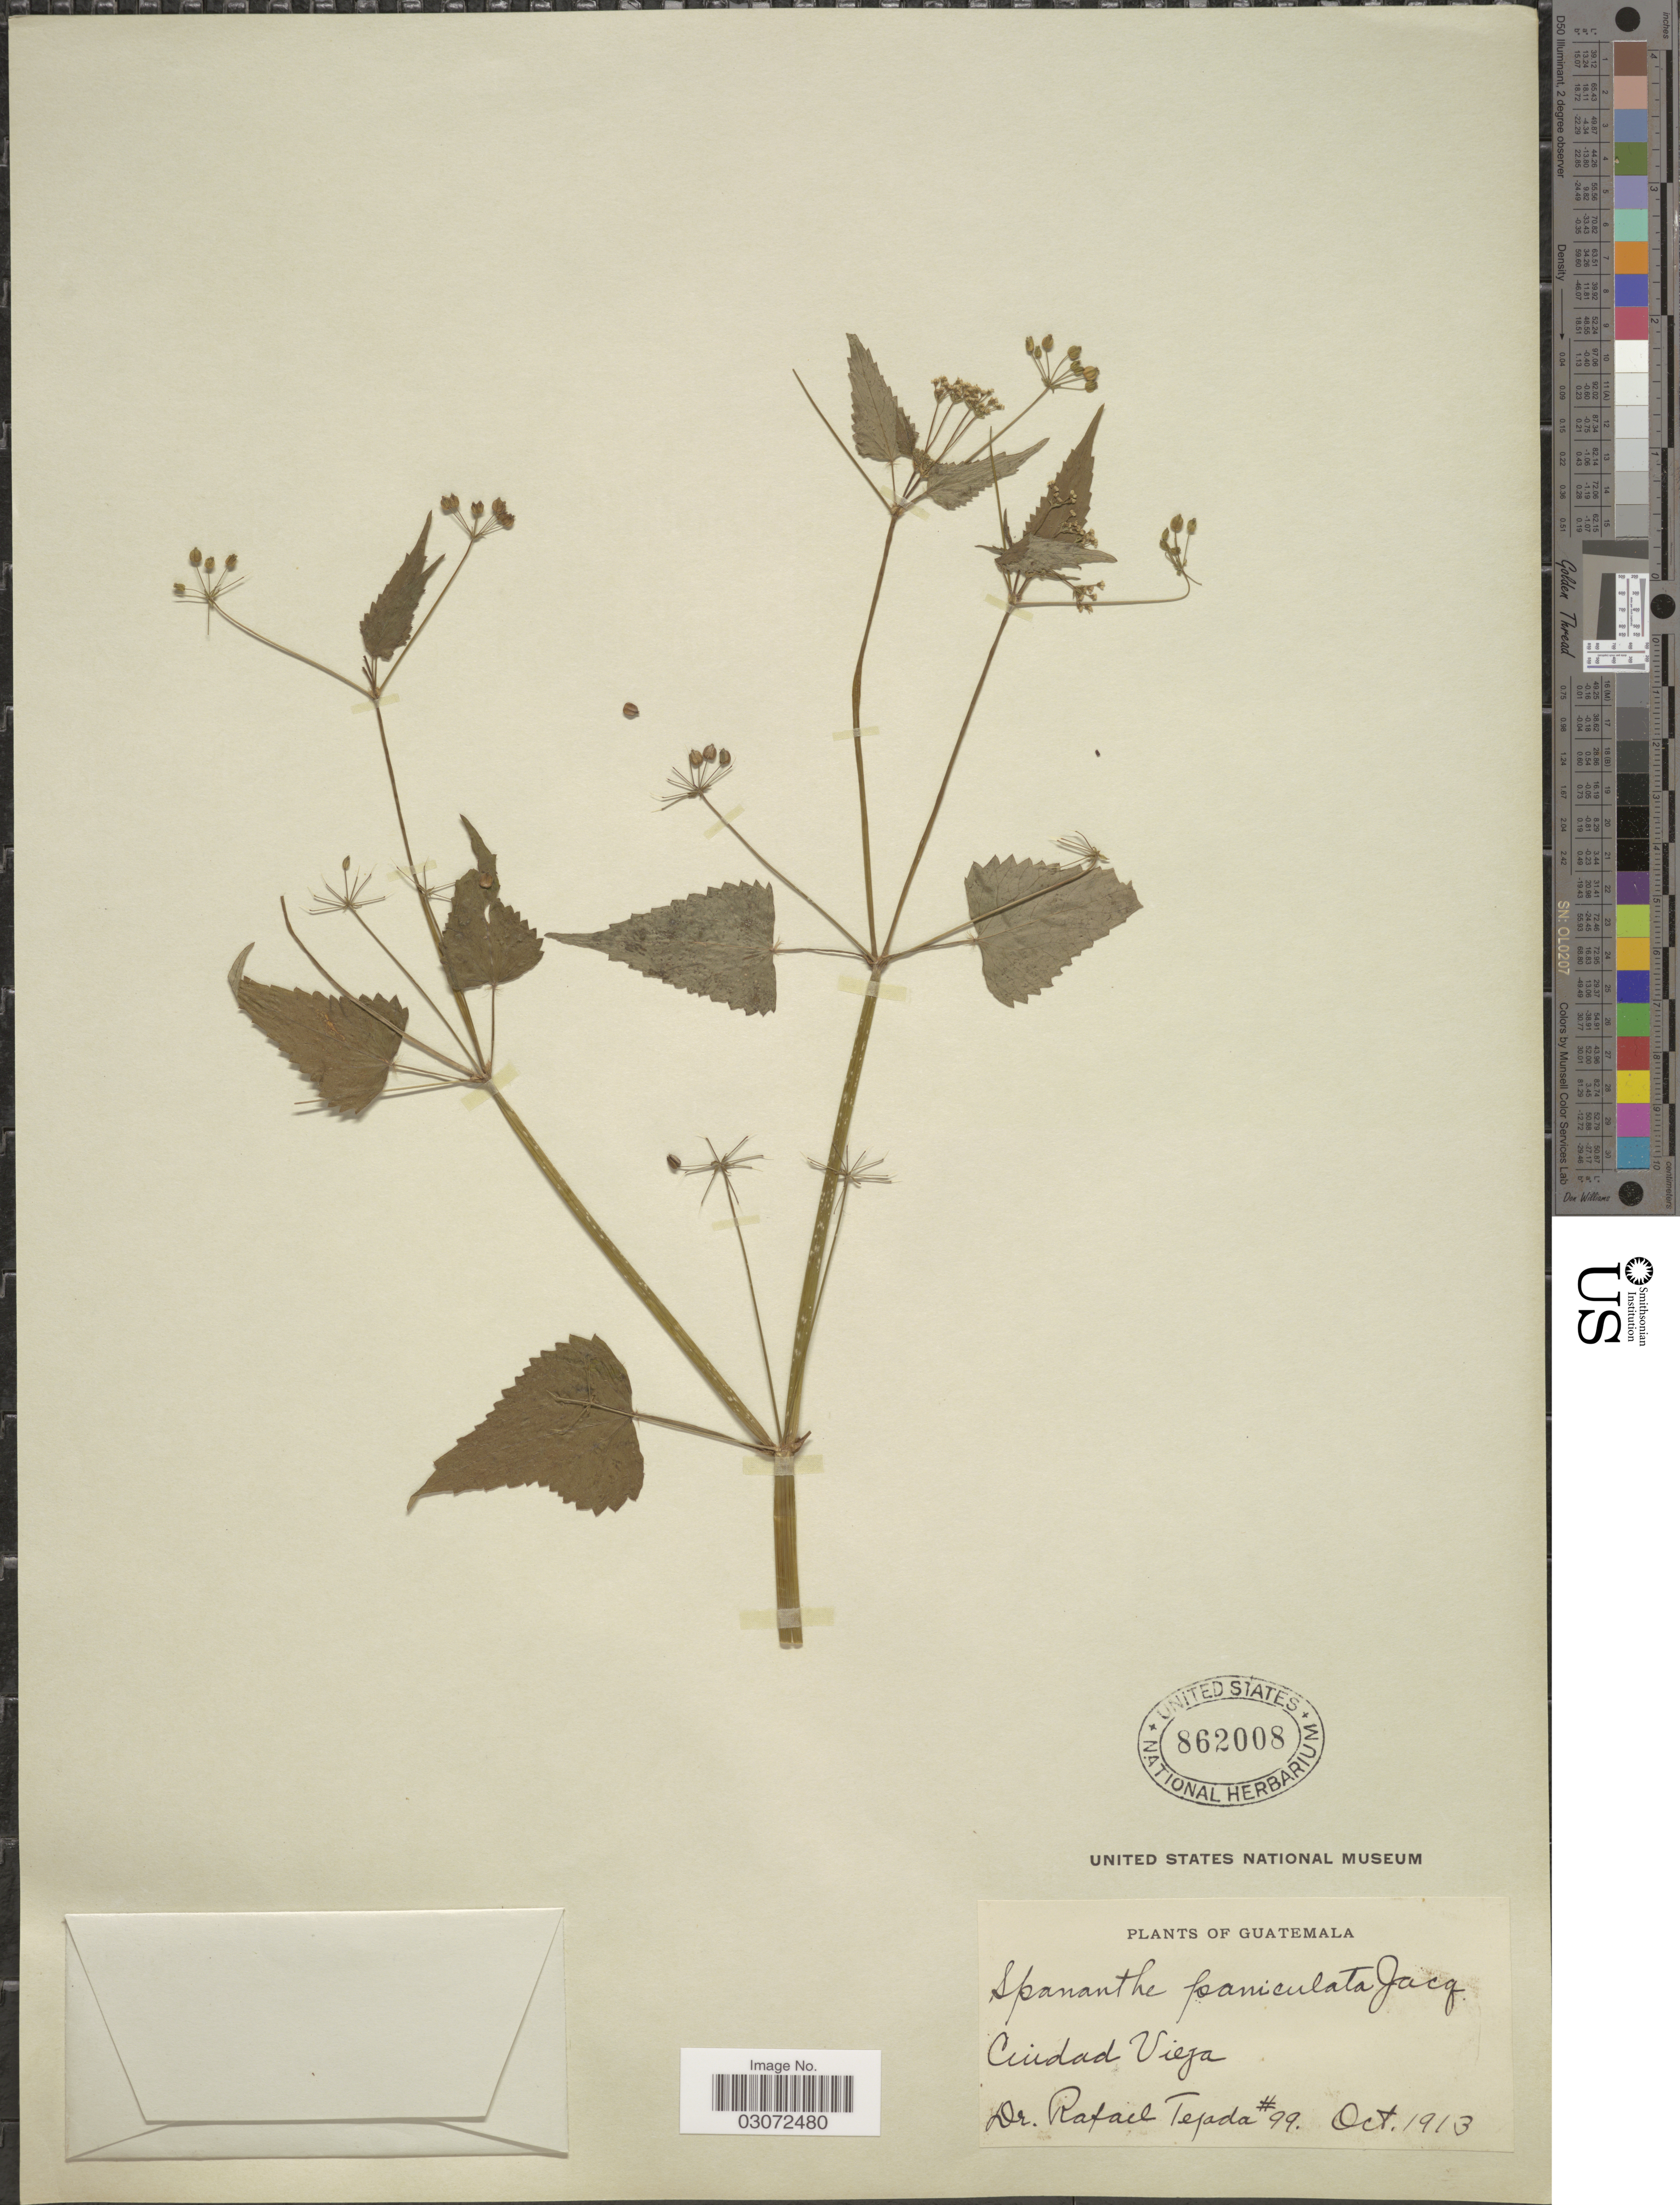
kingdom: Plantae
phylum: Tracheophyta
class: Magnoliopsida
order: Apiales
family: Apiaceae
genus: Spananthe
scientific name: Spananthe paniculata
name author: Jacq.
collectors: R. Tejada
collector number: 99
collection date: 1913-10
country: Guatemala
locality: Ciudad Vieja.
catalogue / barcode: US 862008